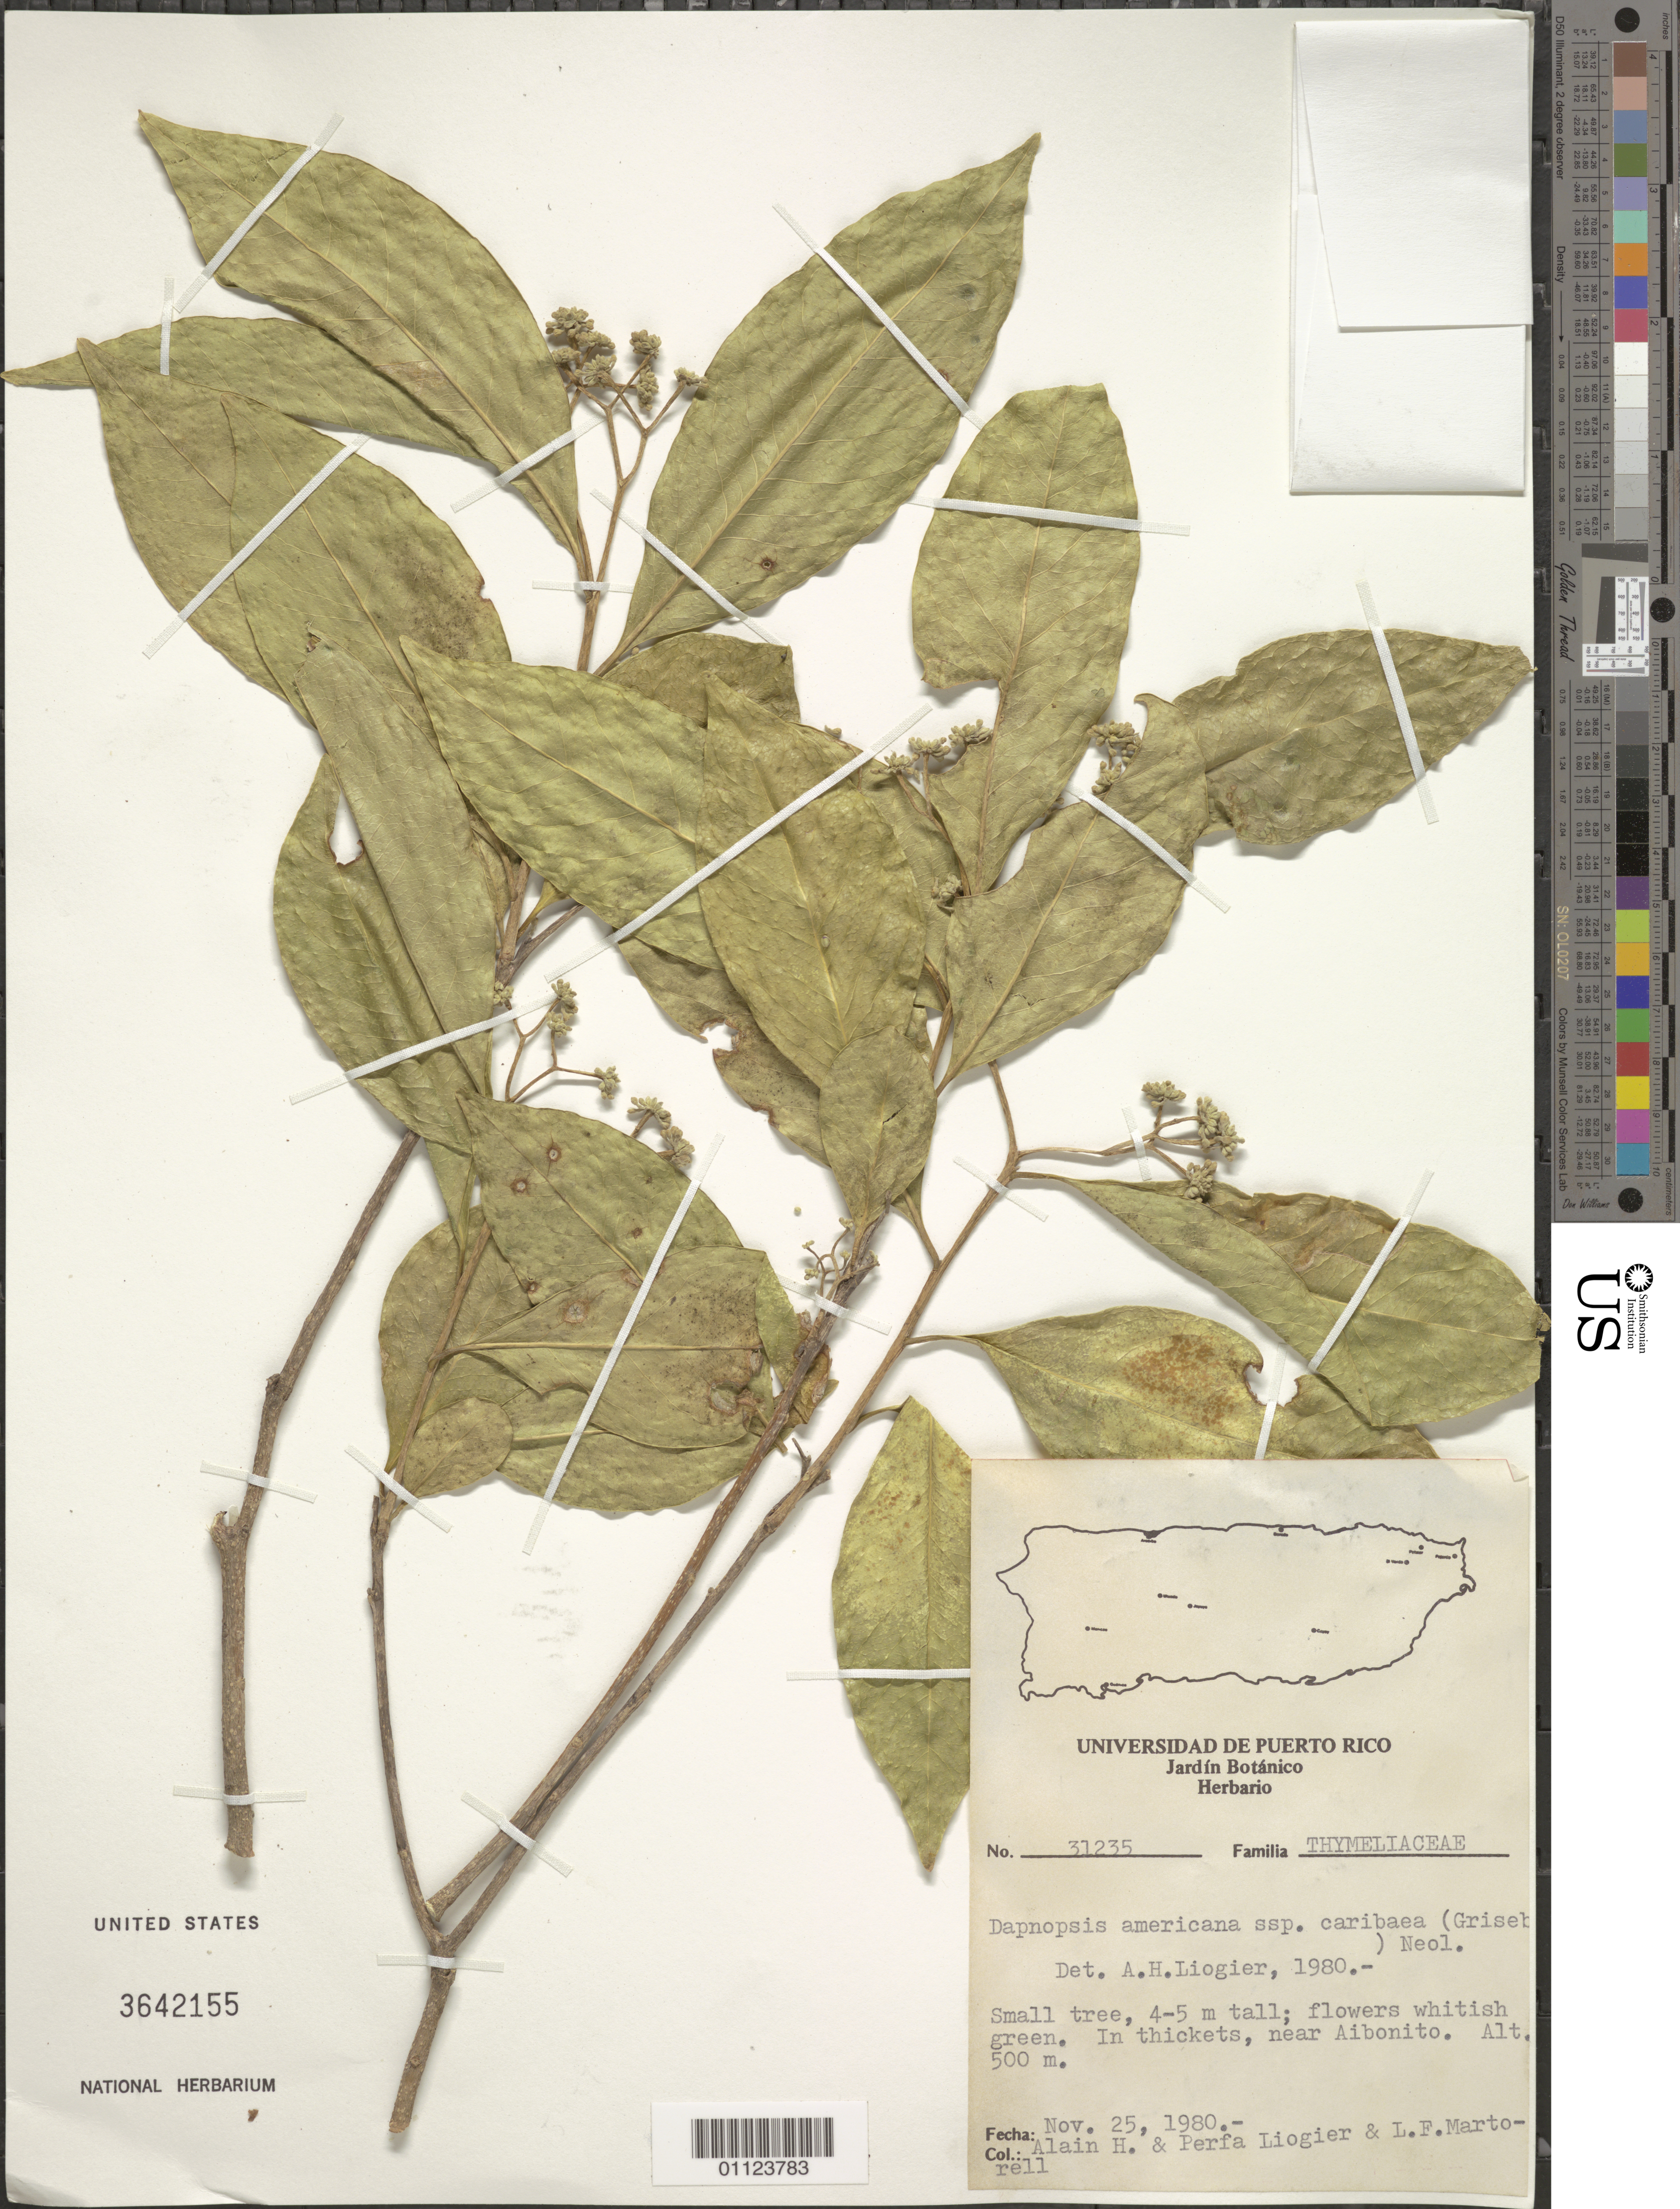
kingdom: Plantae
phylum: Tracheophyta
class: Magnoliopsida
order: Malvales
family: Thymelaeaceae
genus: Daphnopsis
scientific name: Daphnopsis americana subsp. caribaea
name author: (Griseb.) Nevling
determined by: Liogier, Alain H.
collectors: A. H. Liogier, M. P. Liogier & L. Martorell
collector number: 31235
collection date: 1980-11-25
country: Puerto Rico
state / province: Abonito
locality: Aibonito, near.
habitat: In thickets.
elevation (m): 500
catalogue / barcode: US 3642155